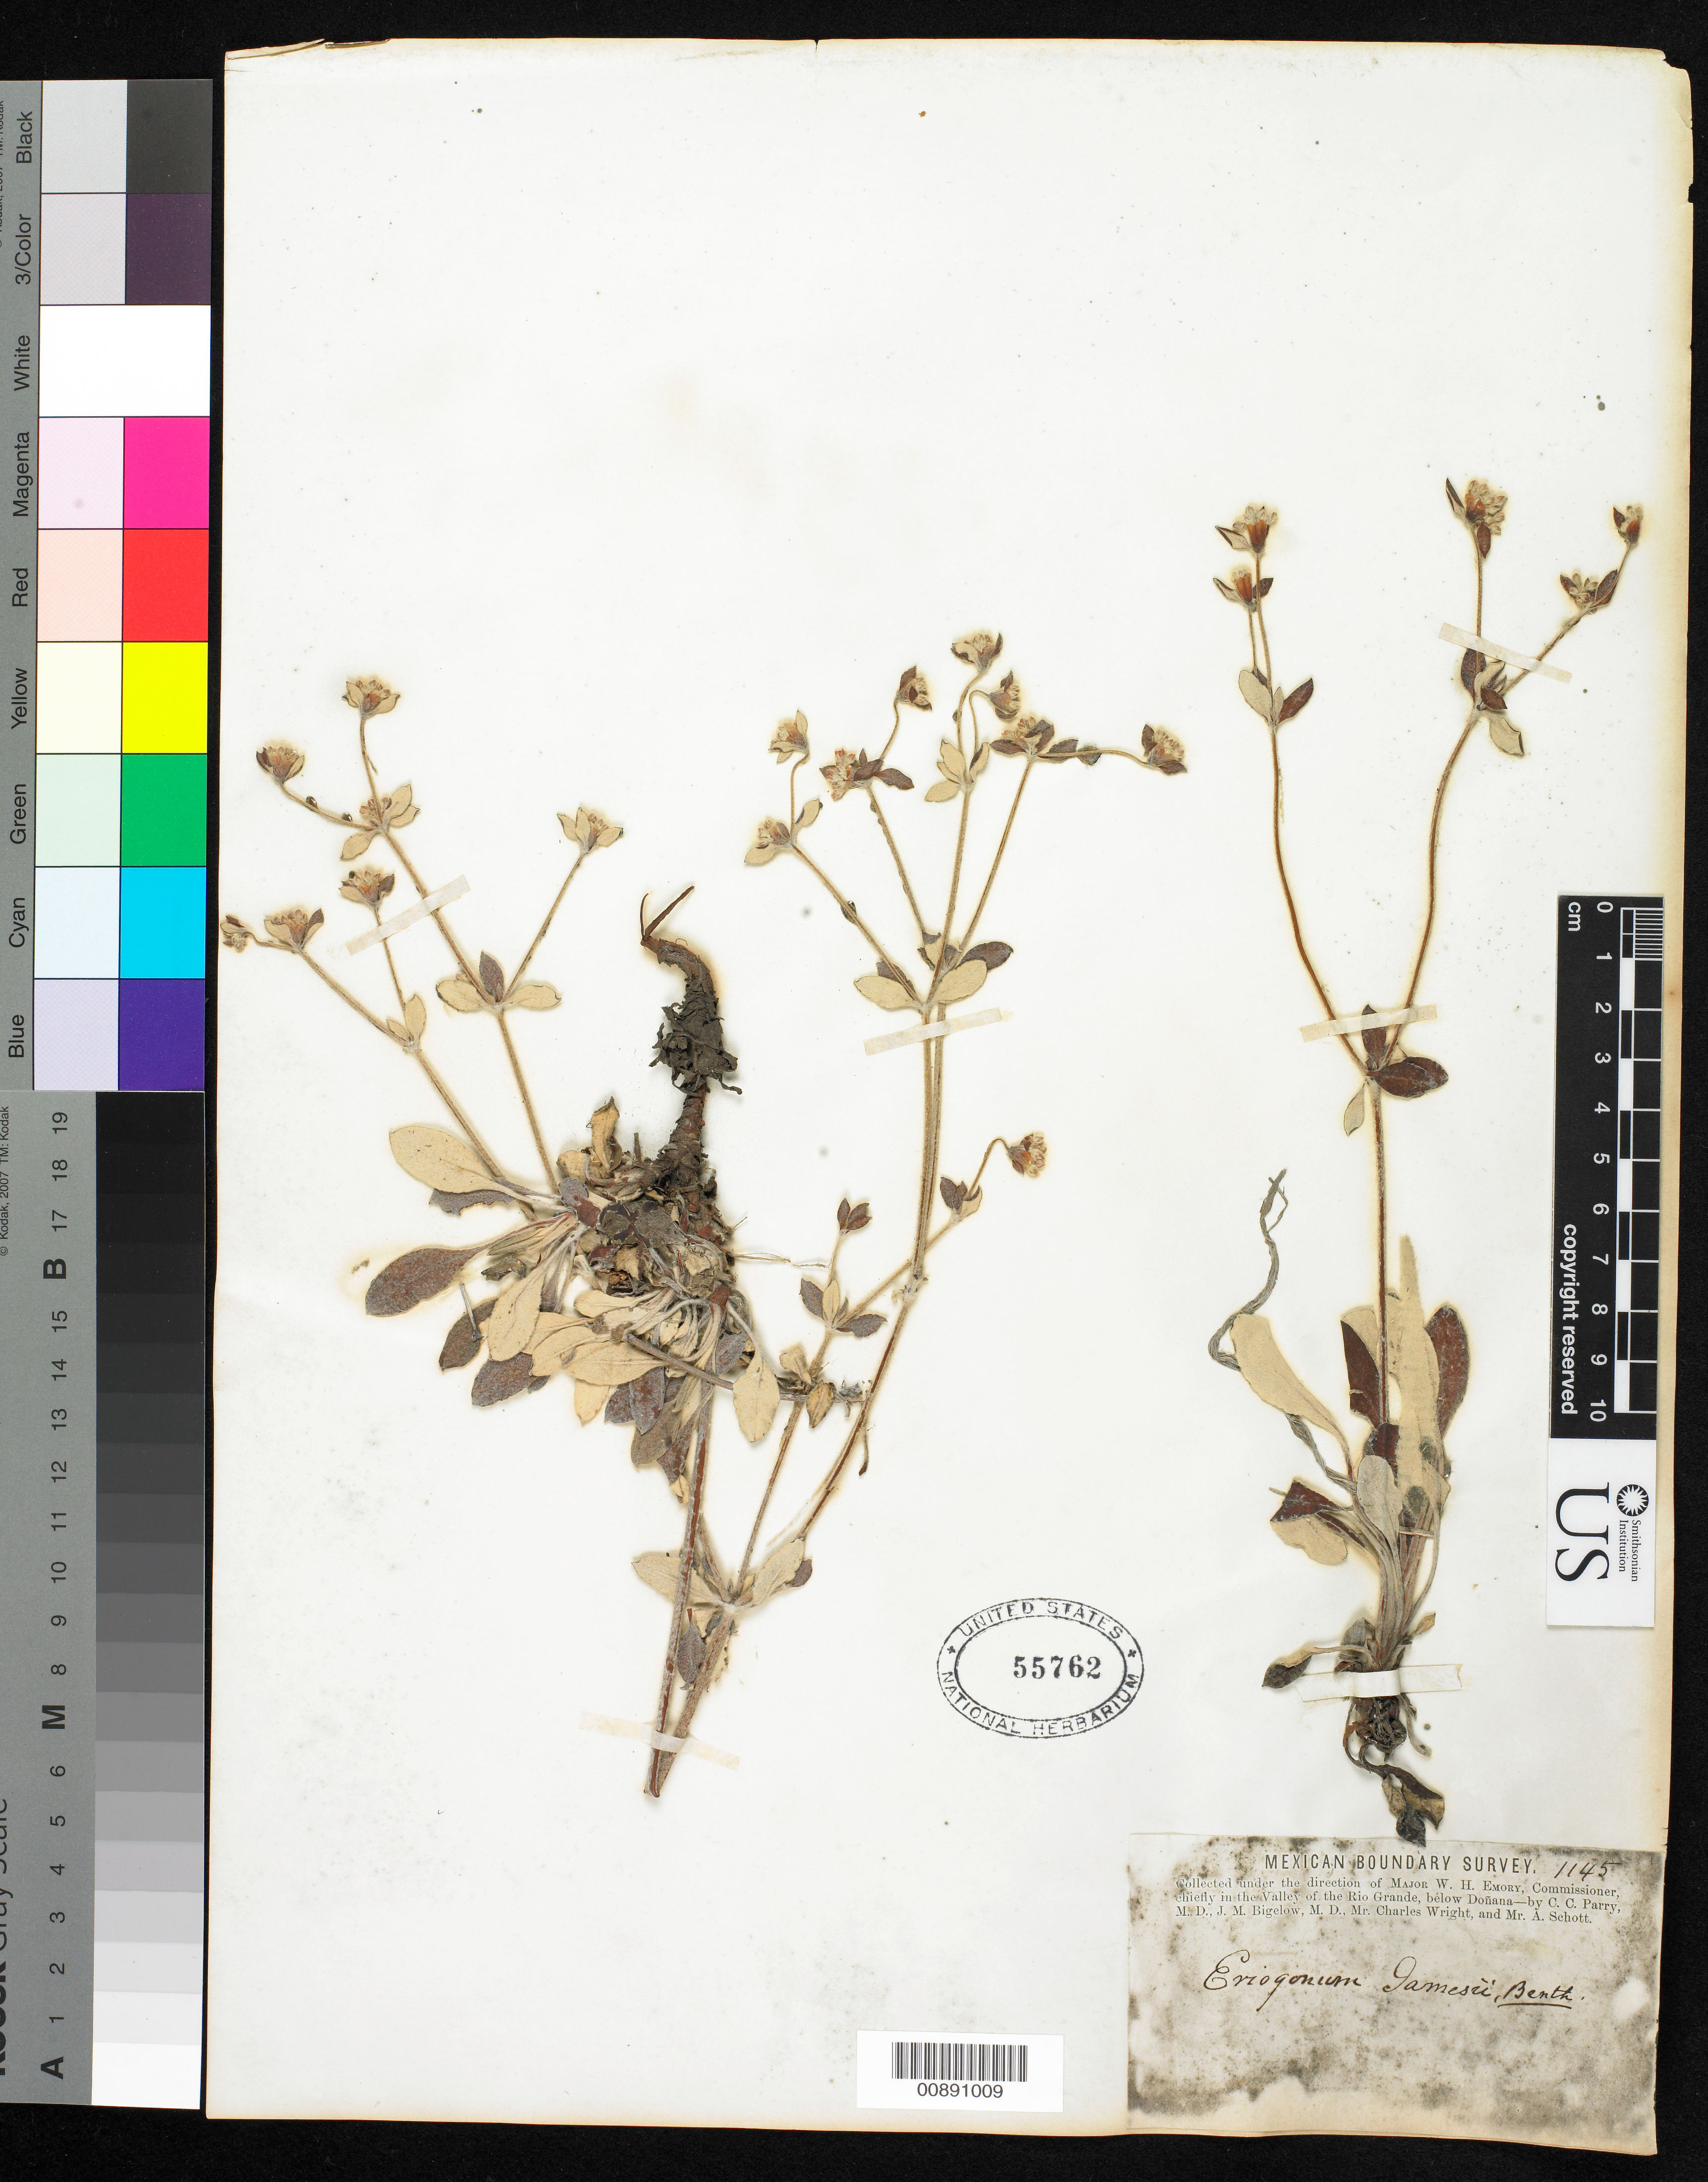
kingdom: Plantae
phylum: Tracheophyta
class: Magnoliopsida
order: Caryophyllales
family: Polygonaceae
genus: Eriogonum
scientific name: Eriogonum jamesii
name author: Benth.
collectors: C. C. Parry, J. M. Bigelow, C. Wright & A. C. V. Schott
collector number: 1145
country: United States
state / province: New Mexico / Texas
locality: Valley of the Rio Grande, below Doñana.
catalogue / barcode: US 55762